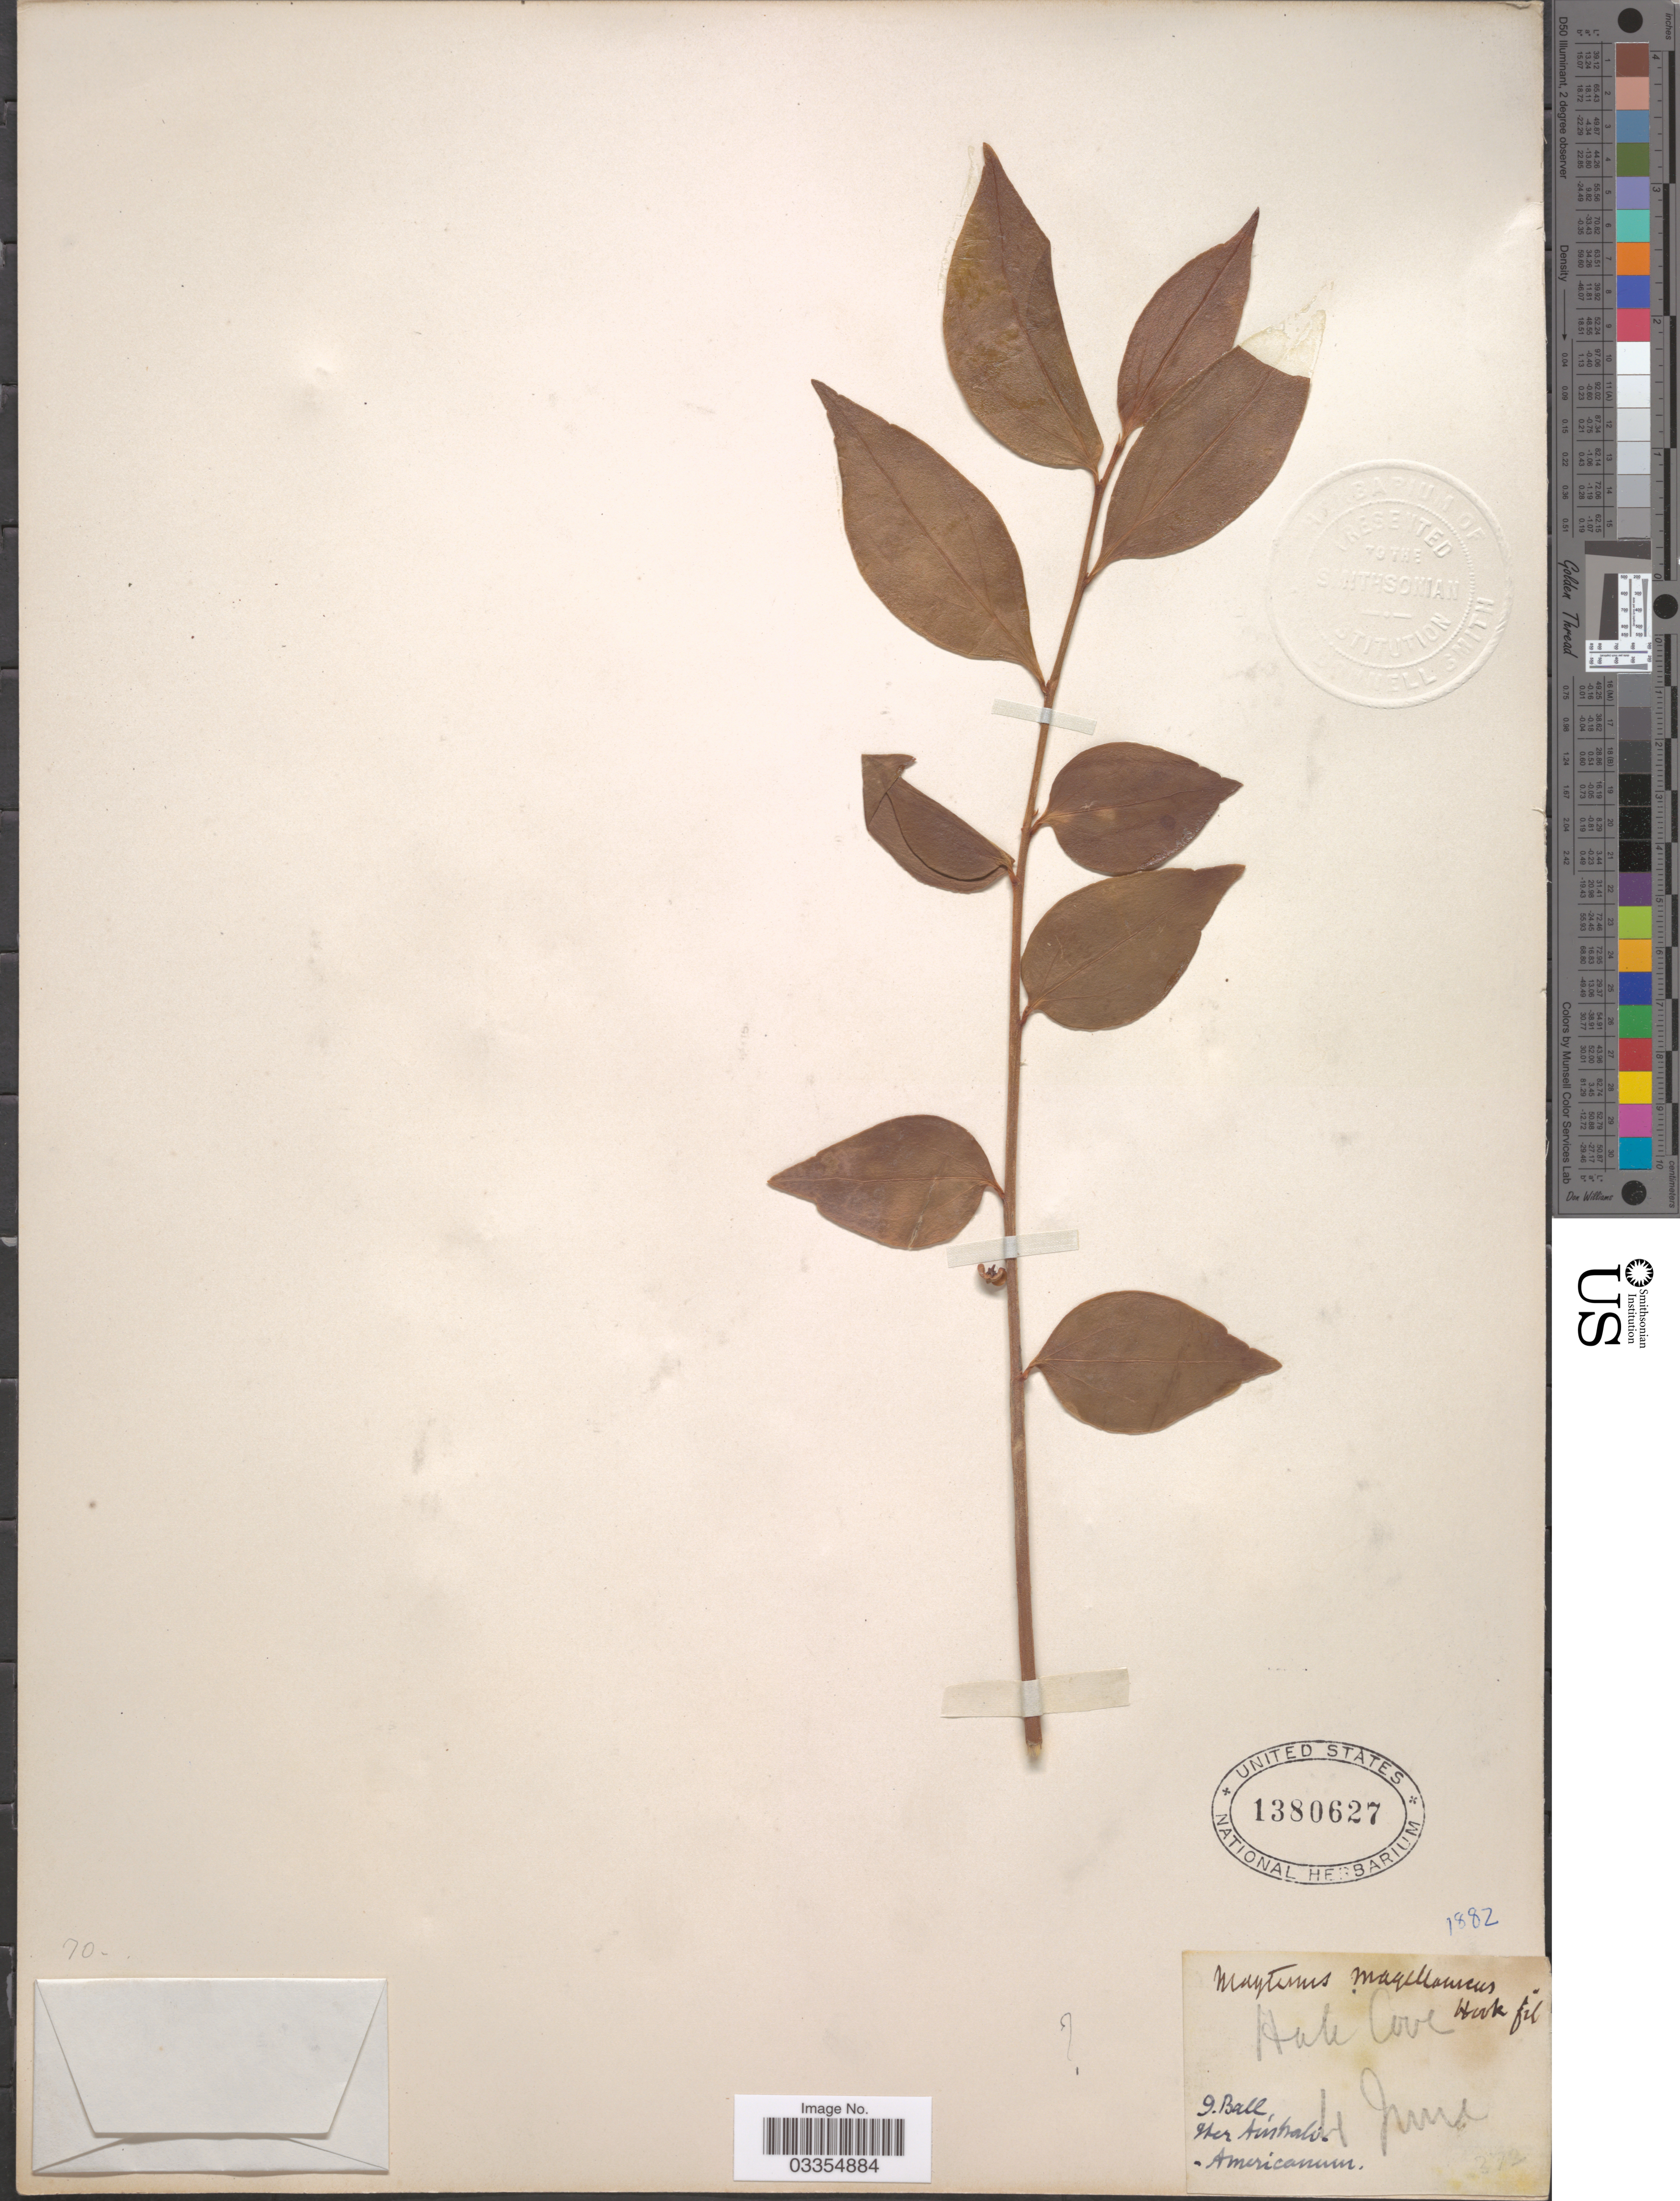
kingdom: Plantae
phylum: Tracheophyta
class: Magnoliopsida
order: Celastrales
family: Celastraceae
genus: Maytenus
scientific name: Maytenus magellanica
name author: (Lam.) Hook. f.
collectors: J. Ball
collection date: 1882-06-04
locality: Hale Cove. Iter Australi-Americanum.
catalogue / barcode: US 1380627